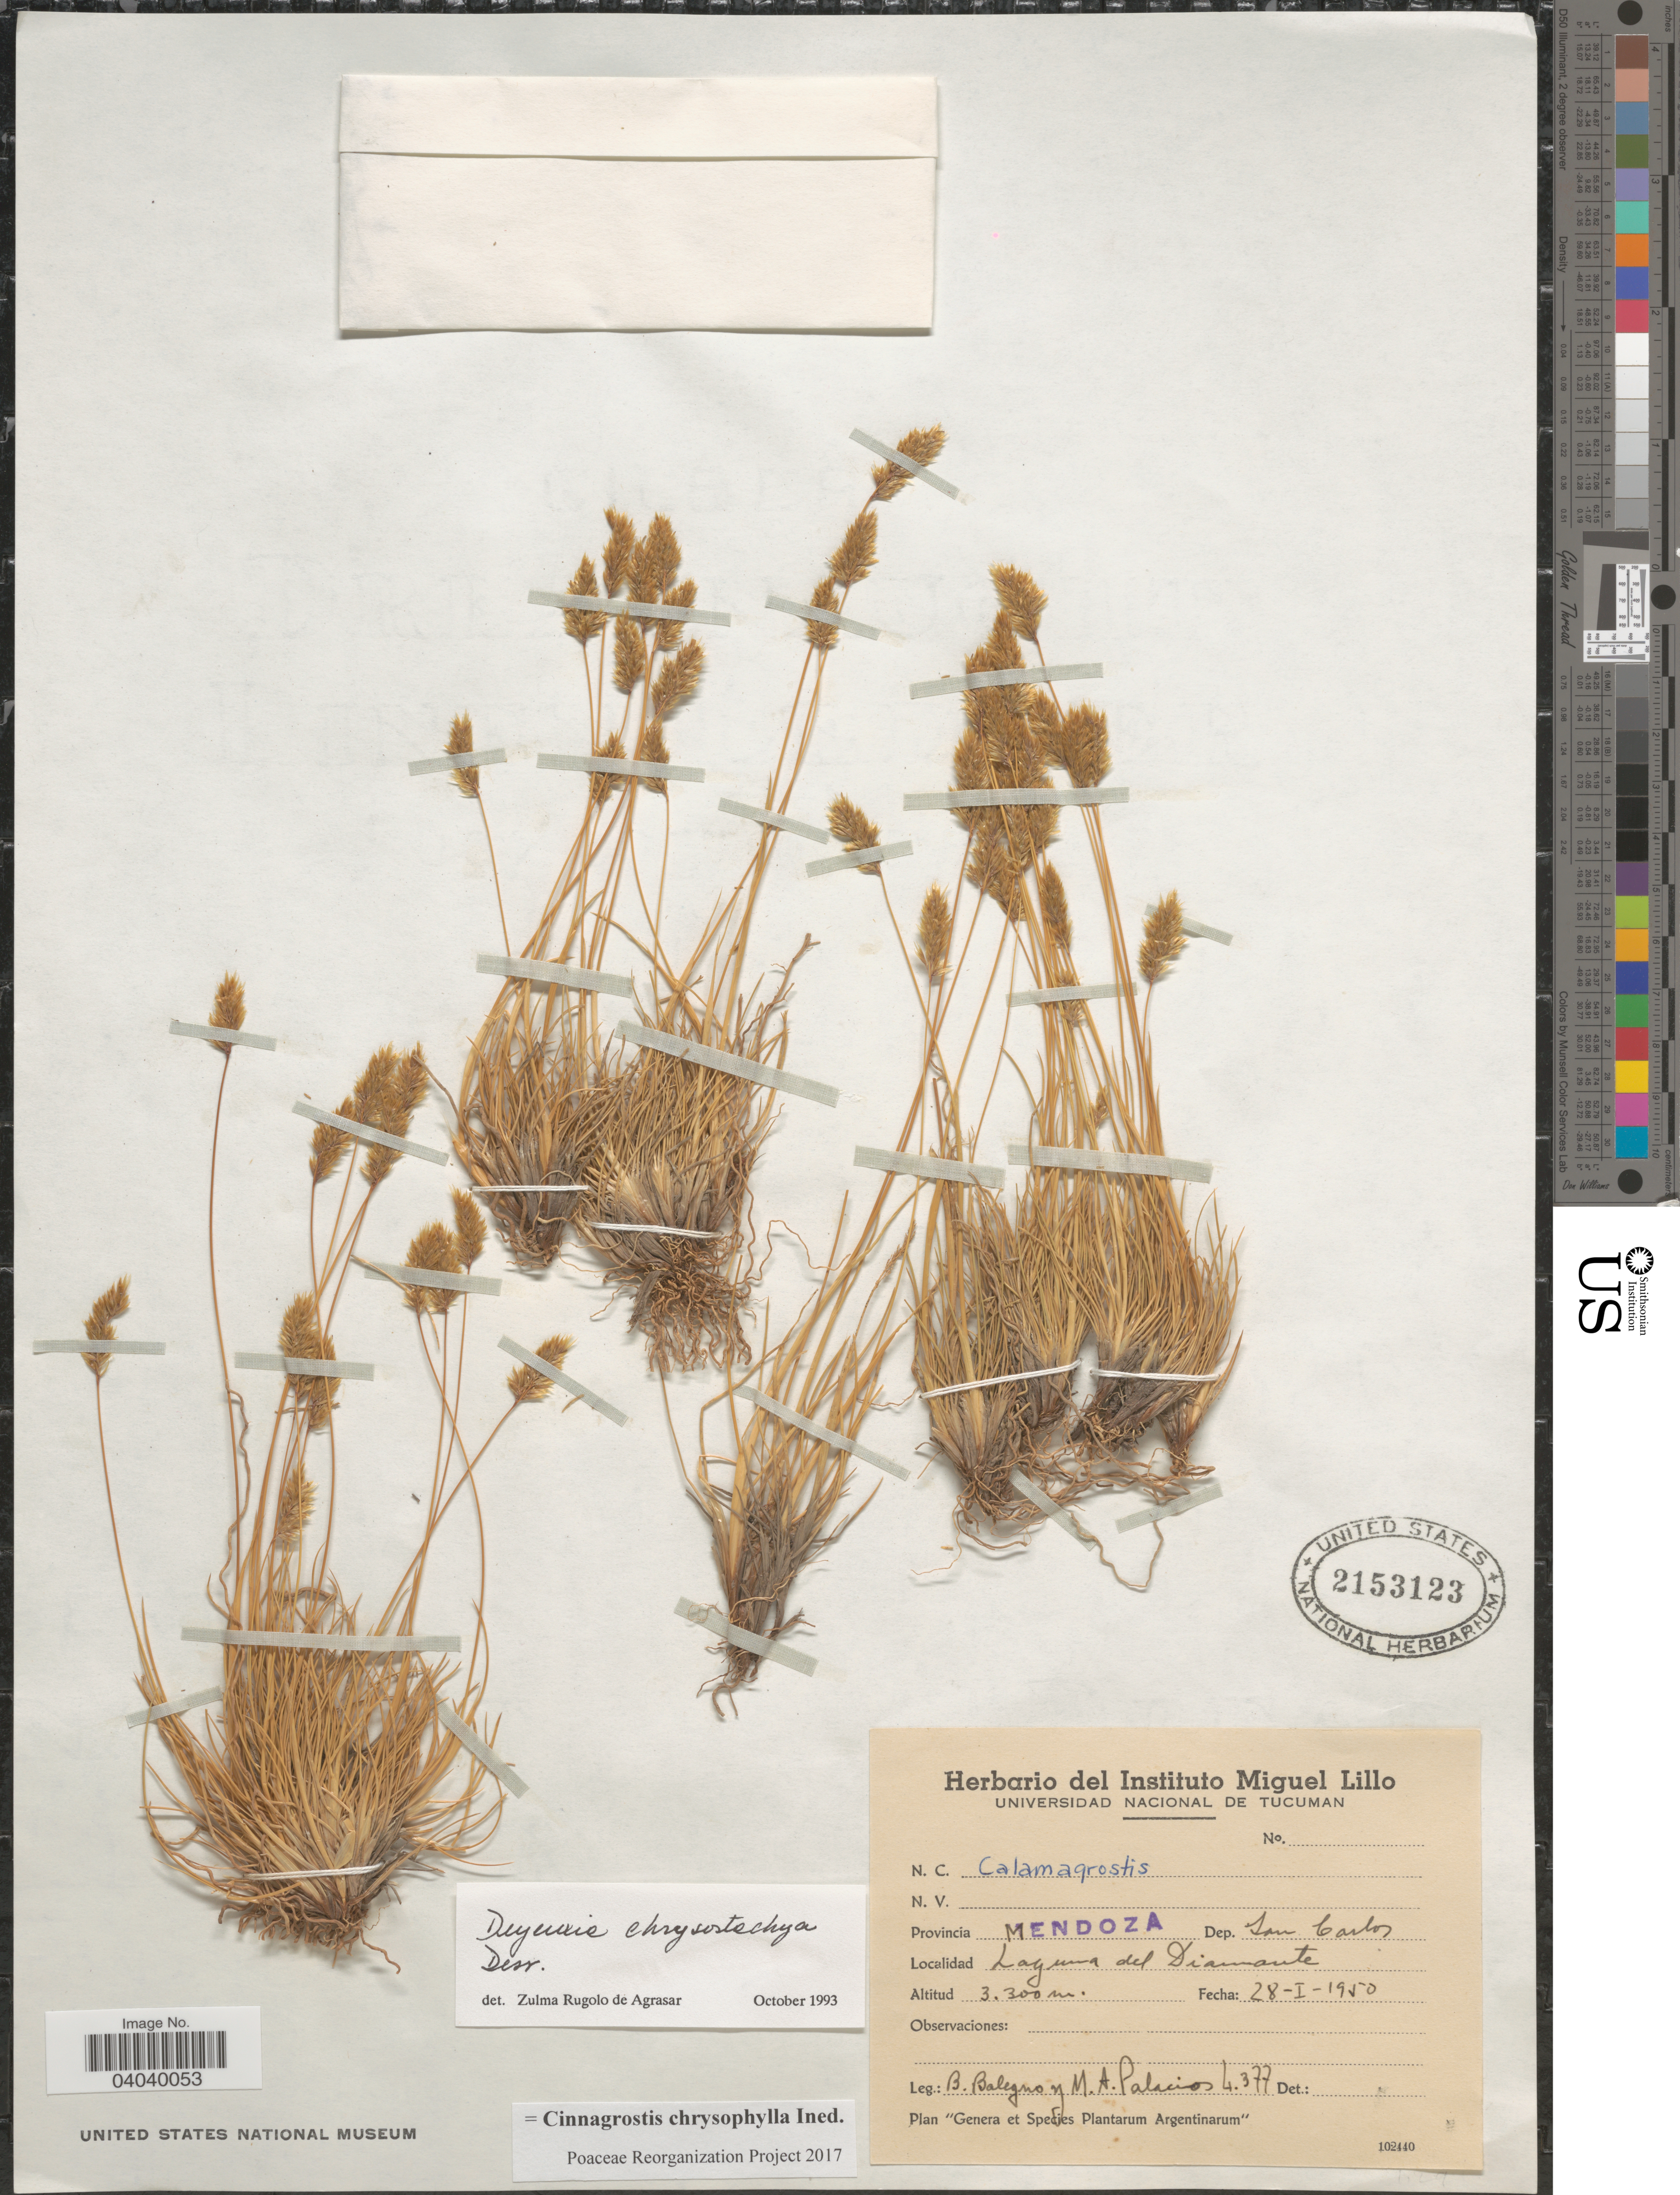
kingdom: Plantae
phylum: Tracheophyta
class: Liliopsida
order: Poales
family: Poaceae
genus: Cinnagrostis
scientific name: Cinnagrostis chrysostachya ined.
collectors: B. Balegno & M. Palacios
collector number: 4377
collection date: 1950-01-28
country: Argentina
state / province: Mendoza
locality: Dep. San Carlos. Laguna del Diamante.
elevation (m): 3300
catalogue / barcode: US 2153123